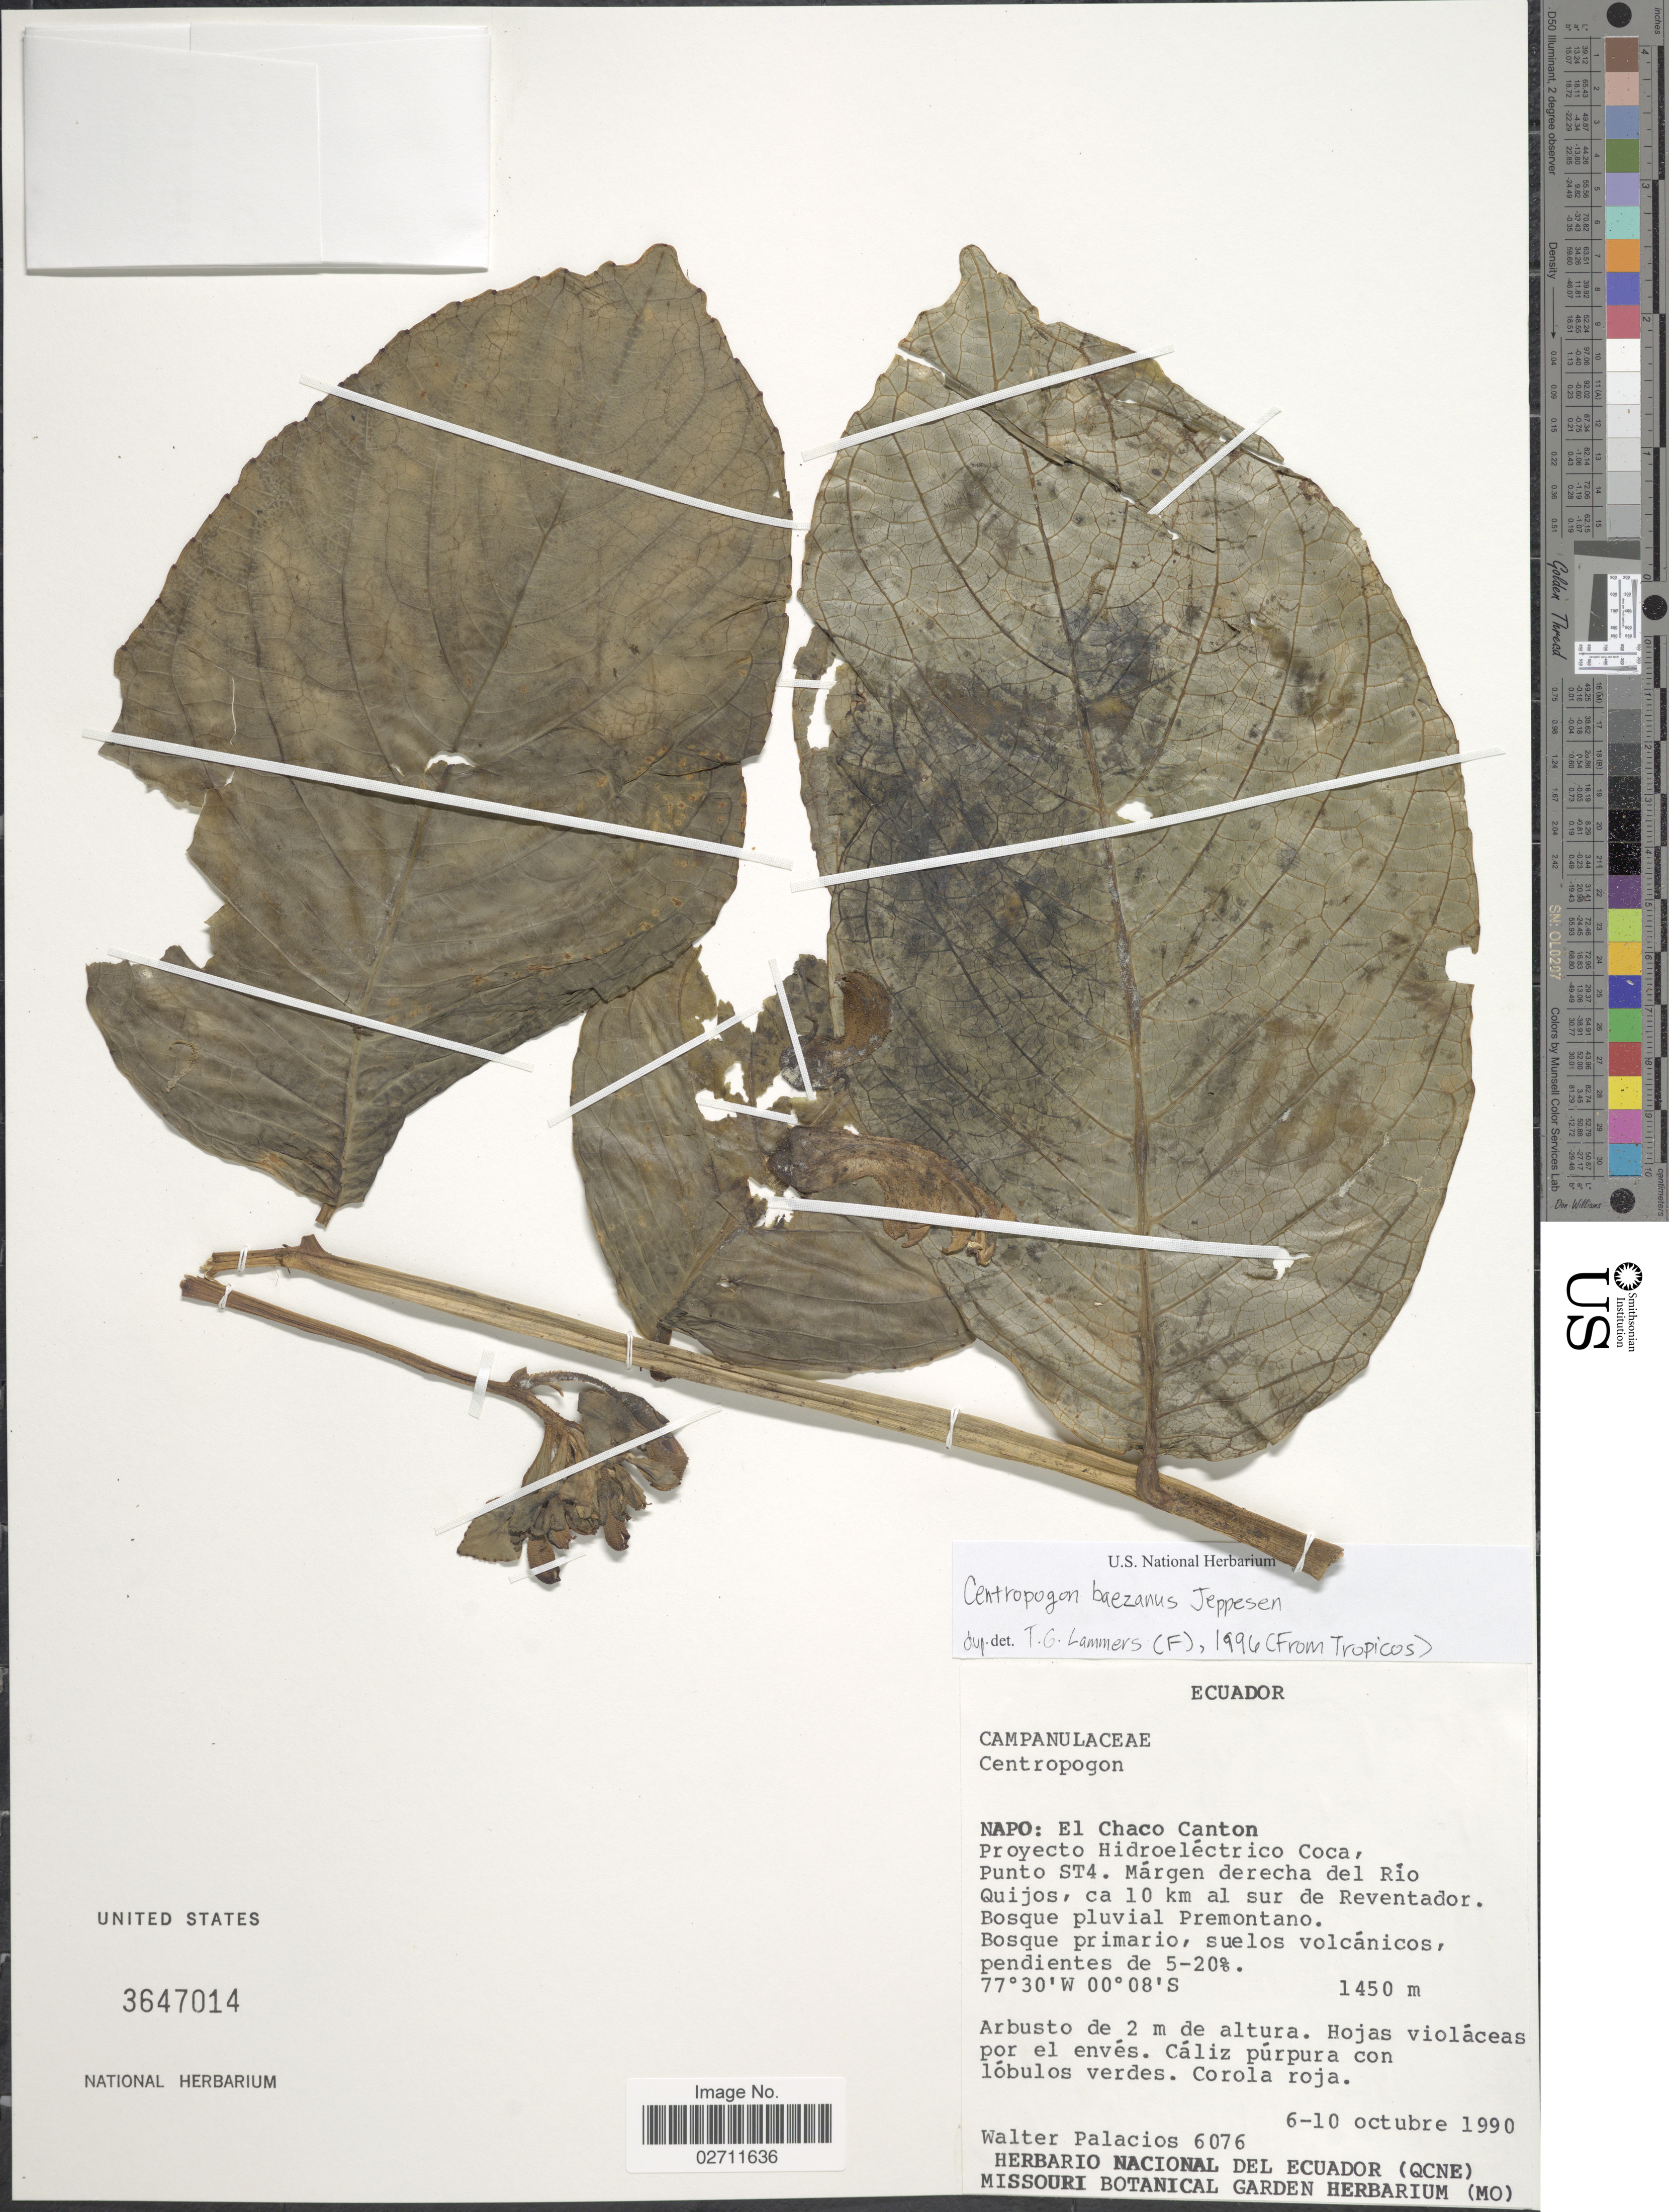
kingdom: Plantae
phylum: Tracheophyta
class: Magnoliopsida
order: Asterales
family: Campanulaceae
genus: Centropogon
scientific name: Centropogon baezanus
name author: Jeppesen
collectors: W. Palacios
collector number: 6076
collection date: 1990-10-06/1990-10-10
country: Ecuador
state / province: Napo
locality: El Chaco Canton. Proyecto Hidroelectrico Coca, Punto ST4. Margen derecha del Rio Quijos, ca. 10 km al sur de Reventador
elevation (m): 1450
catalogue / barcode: US 3647014